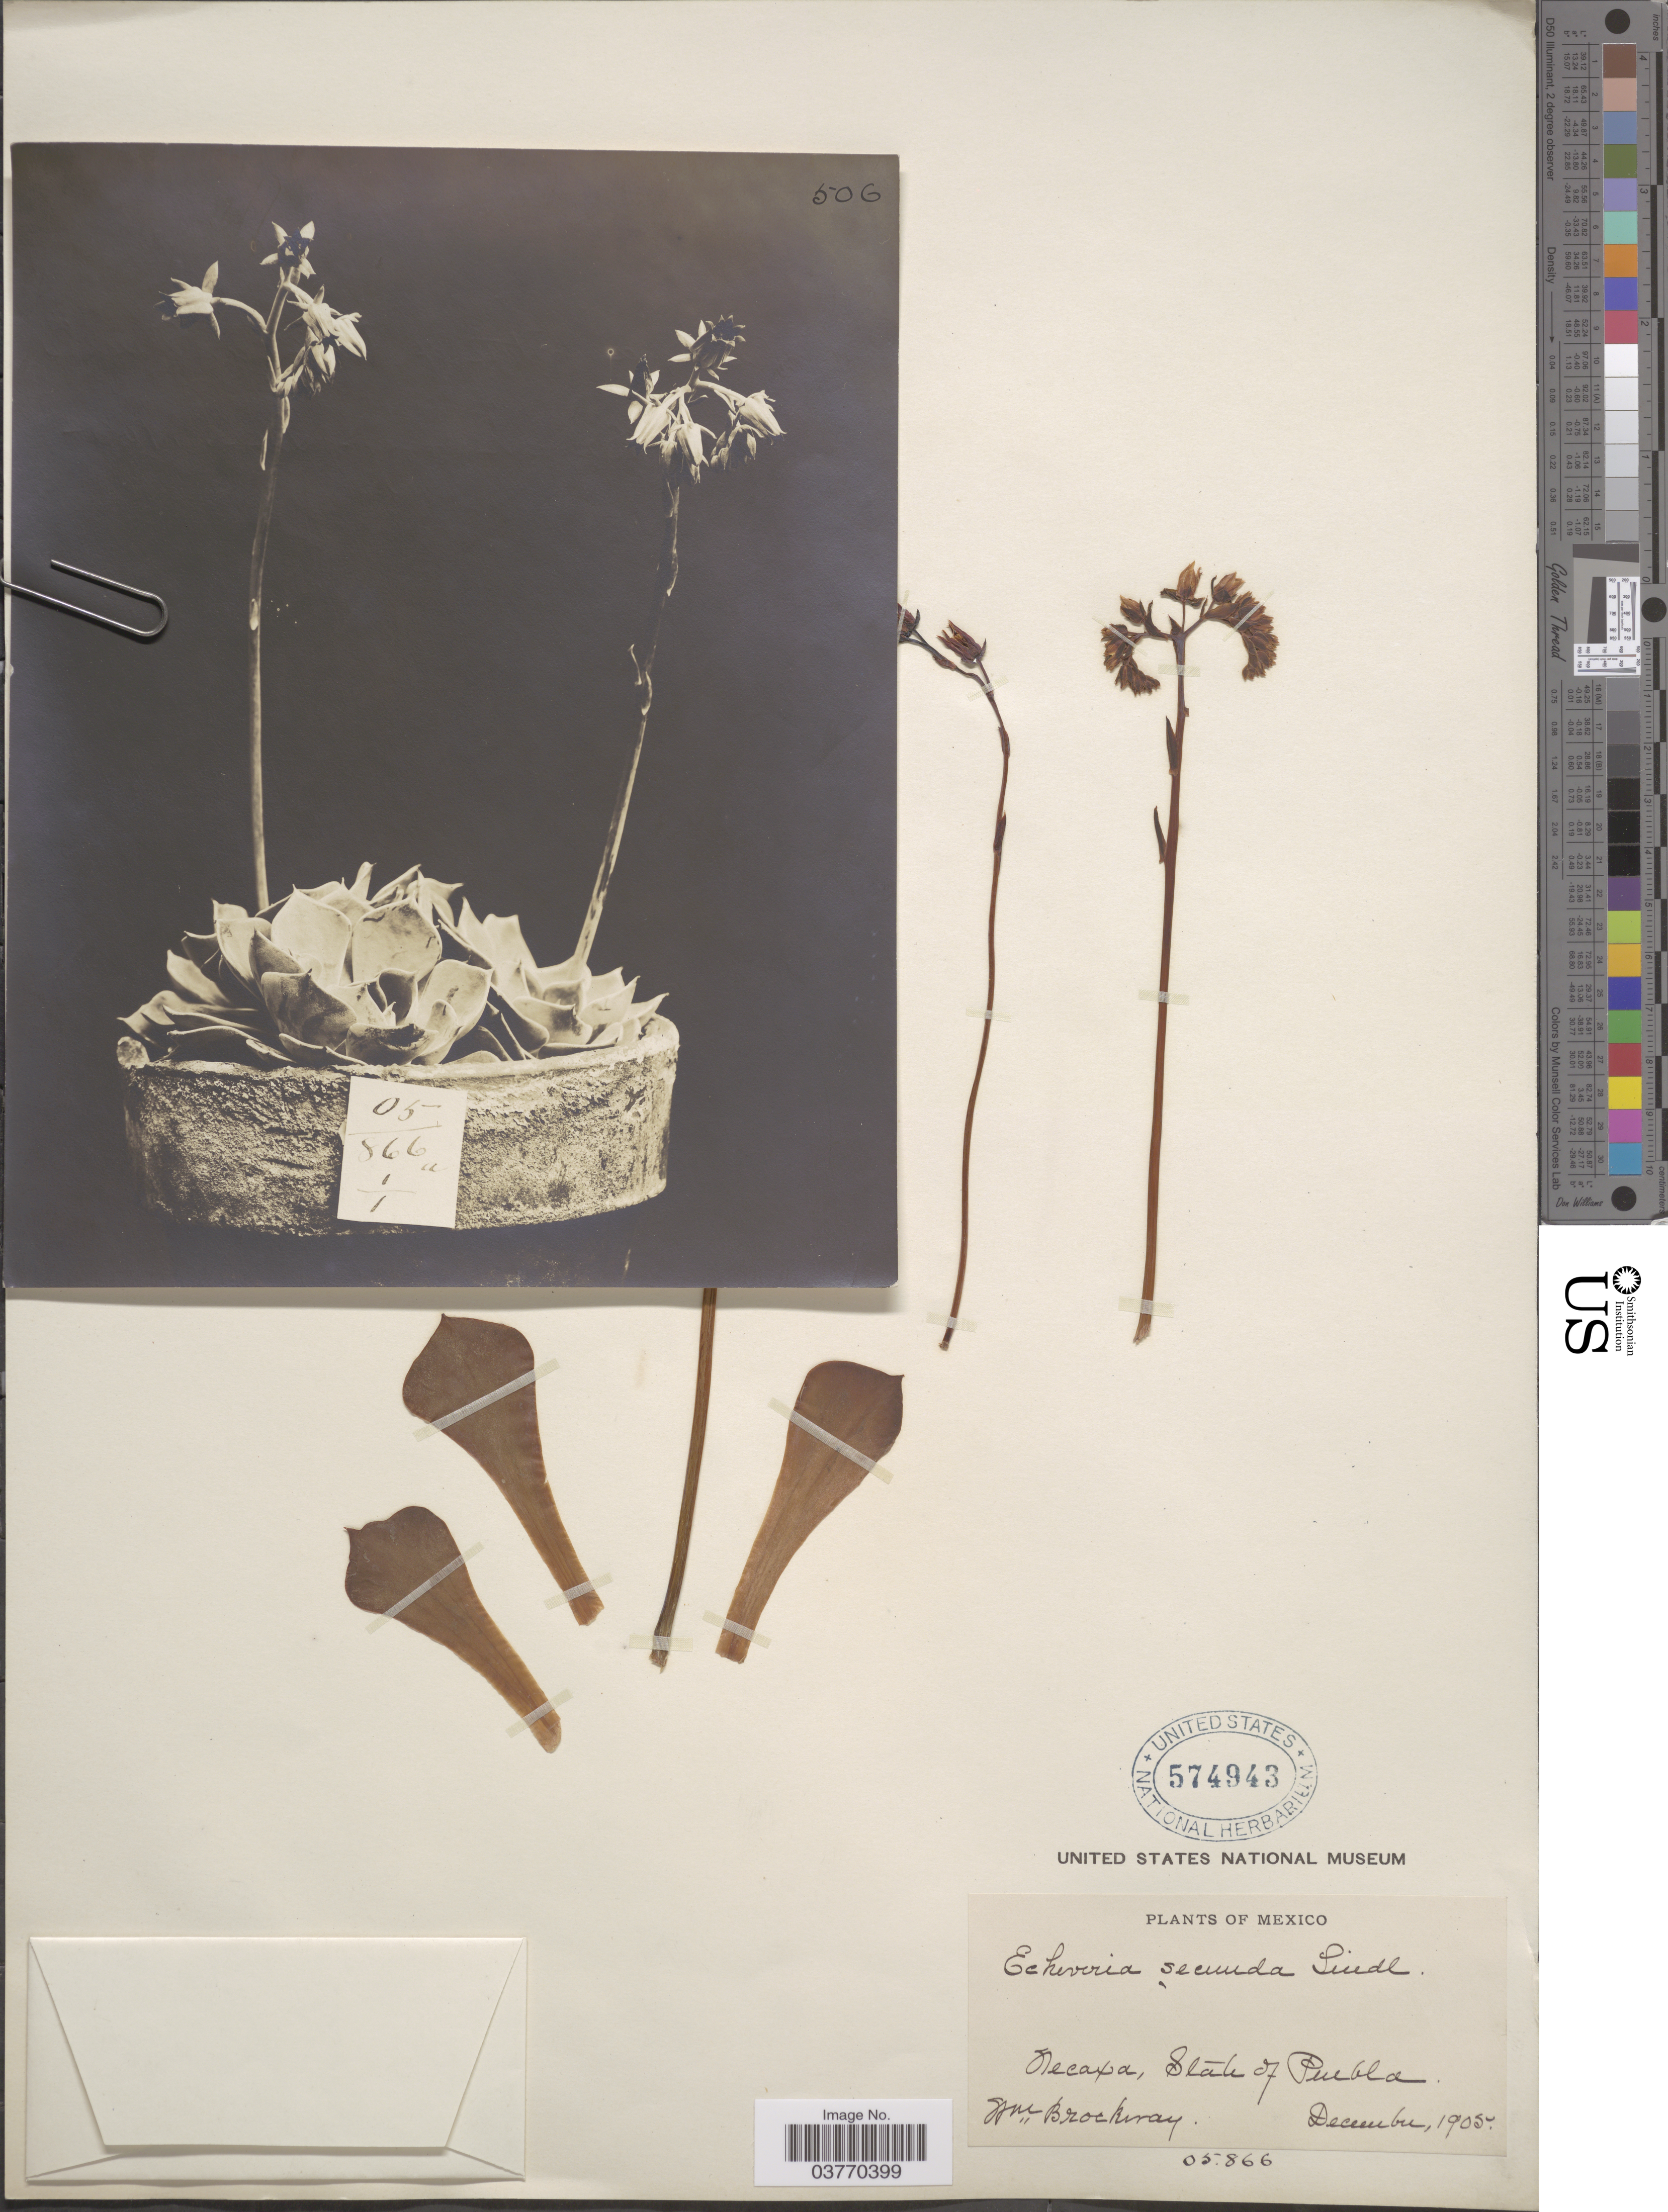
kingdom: Plantae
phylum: Tracheophyta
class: Magnoliopsida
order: Saxifragales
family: Crassulaceae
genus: Echeveria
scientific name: Echeveria secunda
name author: Booth ex Lindl.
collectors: W. Brockway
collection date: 1905-12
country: Mexico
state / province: Puebla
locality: Necaxa.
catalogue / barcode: US 574943